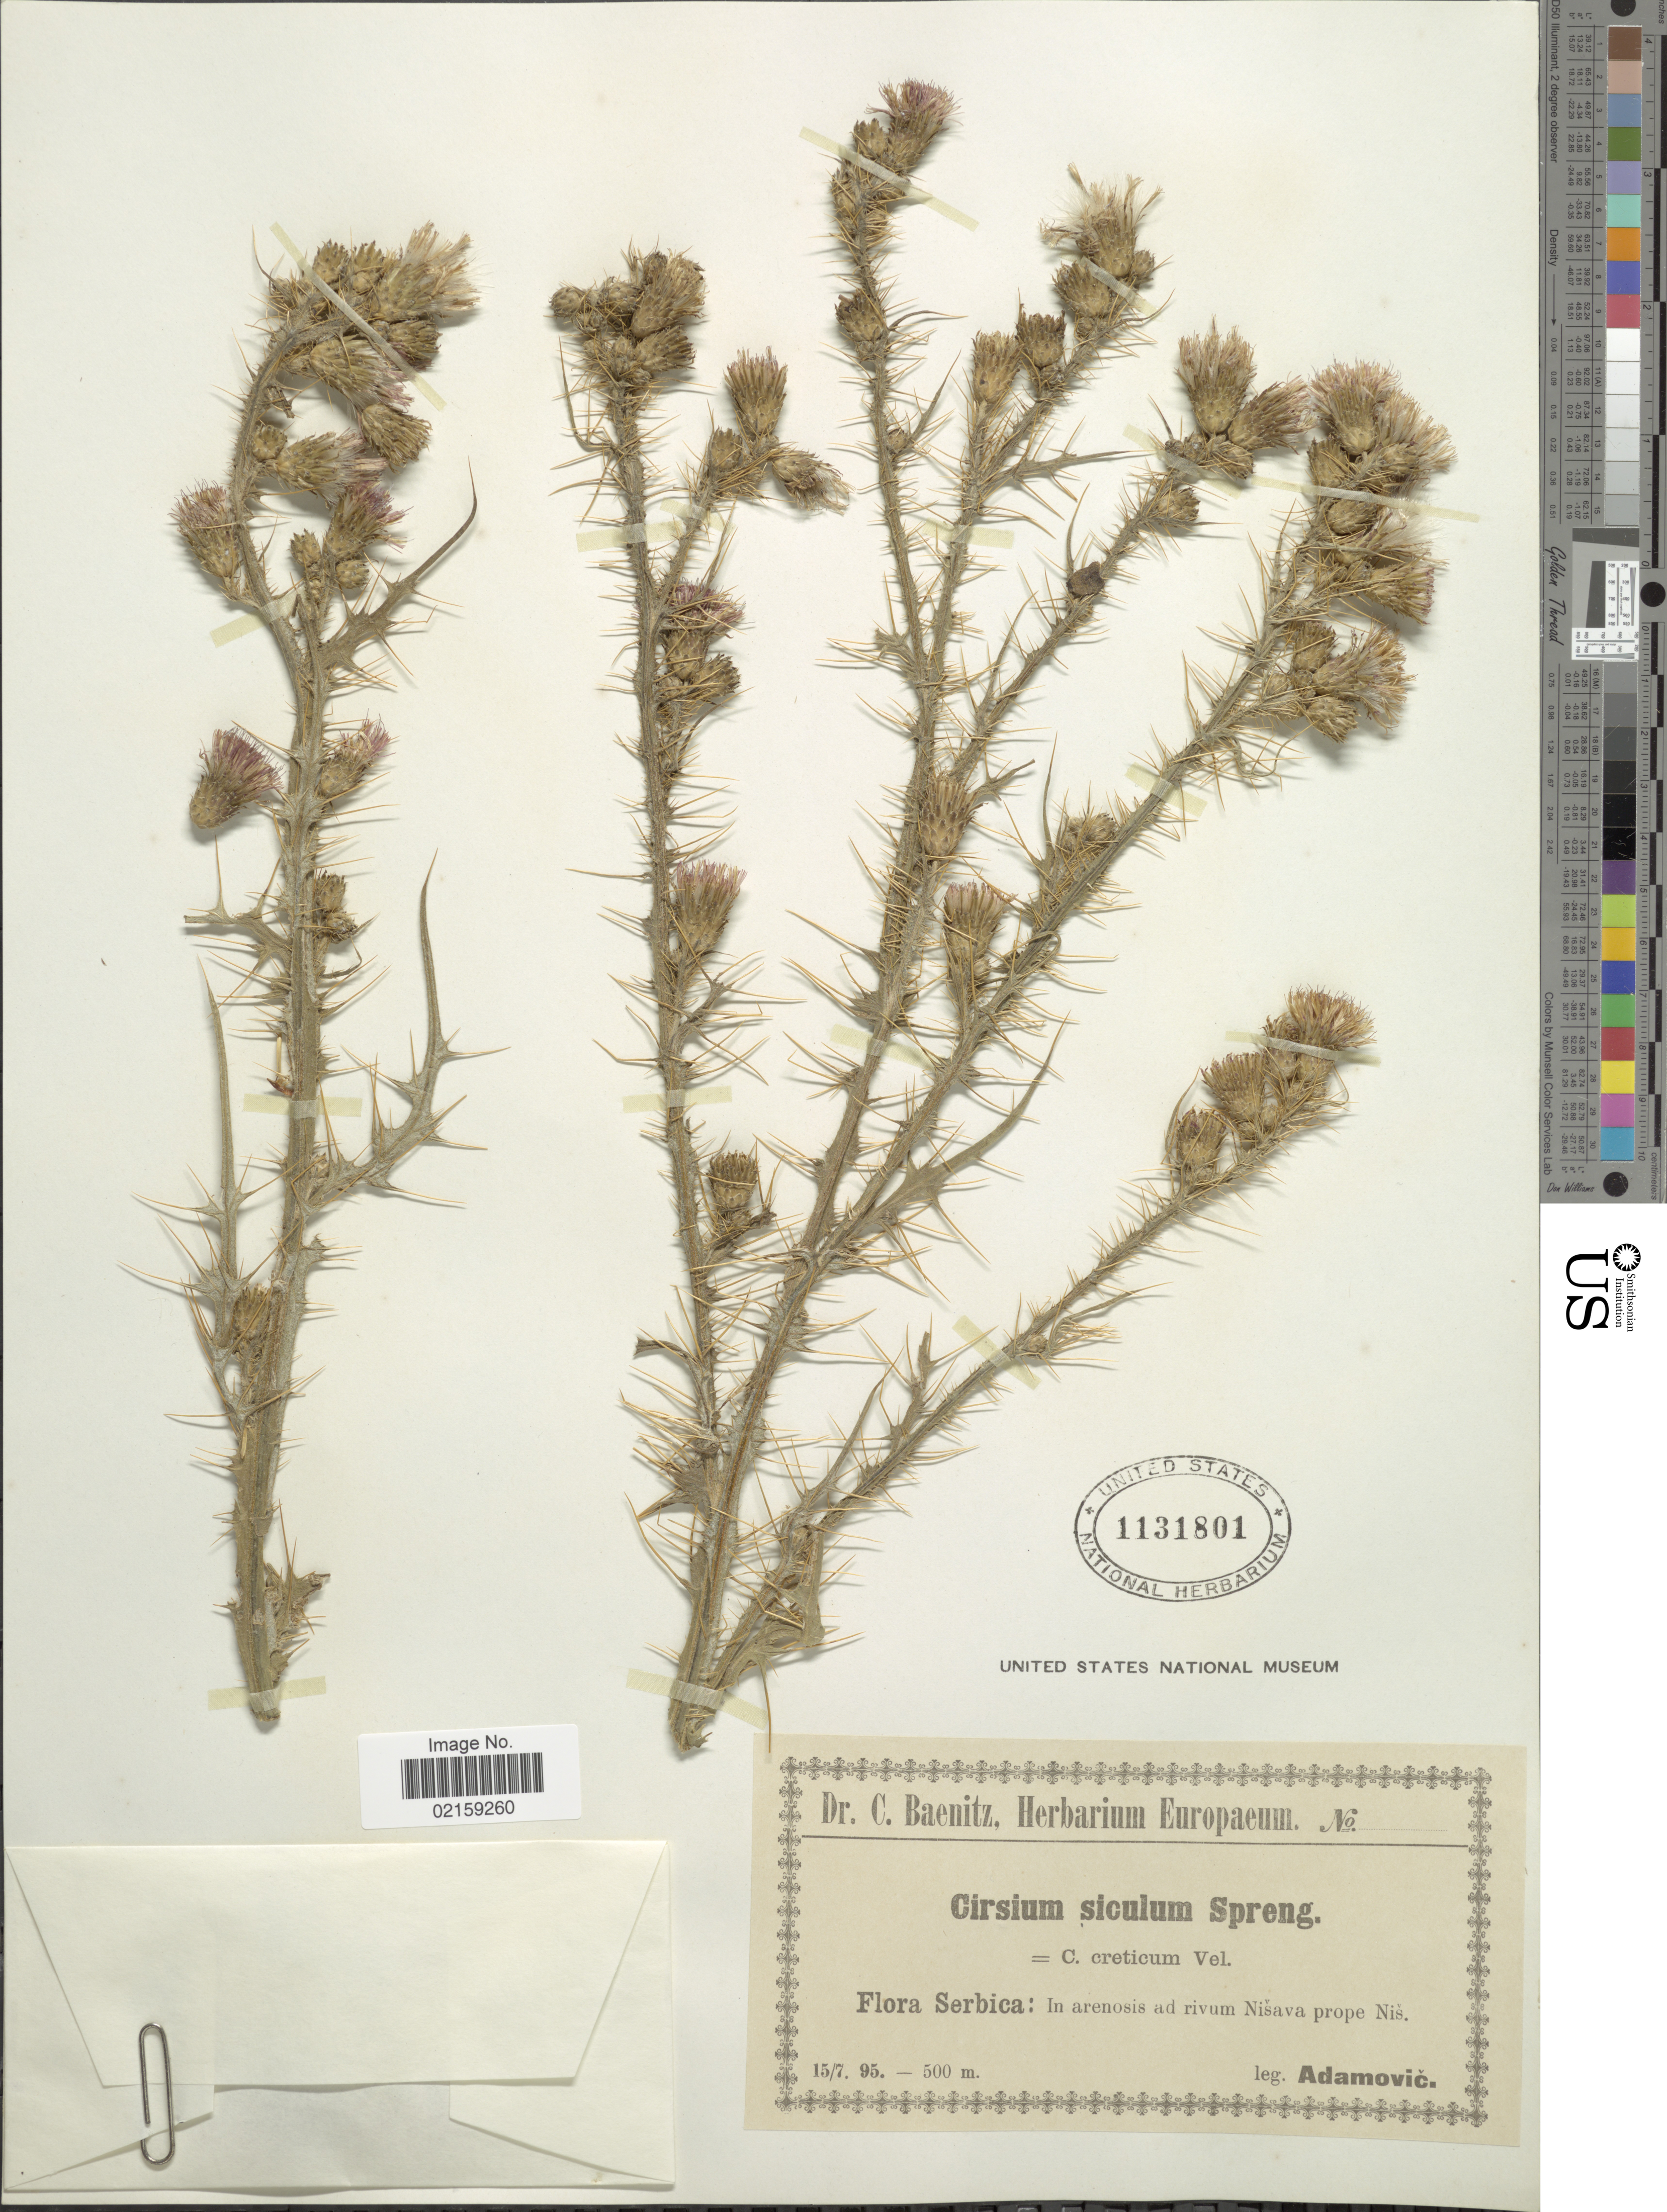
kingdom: Plantae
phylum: Tracheophyta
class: Magnoliopsida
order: Asterales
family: Asteraceae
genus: Galactites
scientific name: Galactites tomentosa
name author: Moench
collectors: L. Adamović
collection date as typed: Transcribed d/m/y: 15/7/95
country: Serbia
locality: Serbica: In arenosis ad rivum Nisava prope Nis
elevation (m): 500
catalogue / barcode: US 1131801